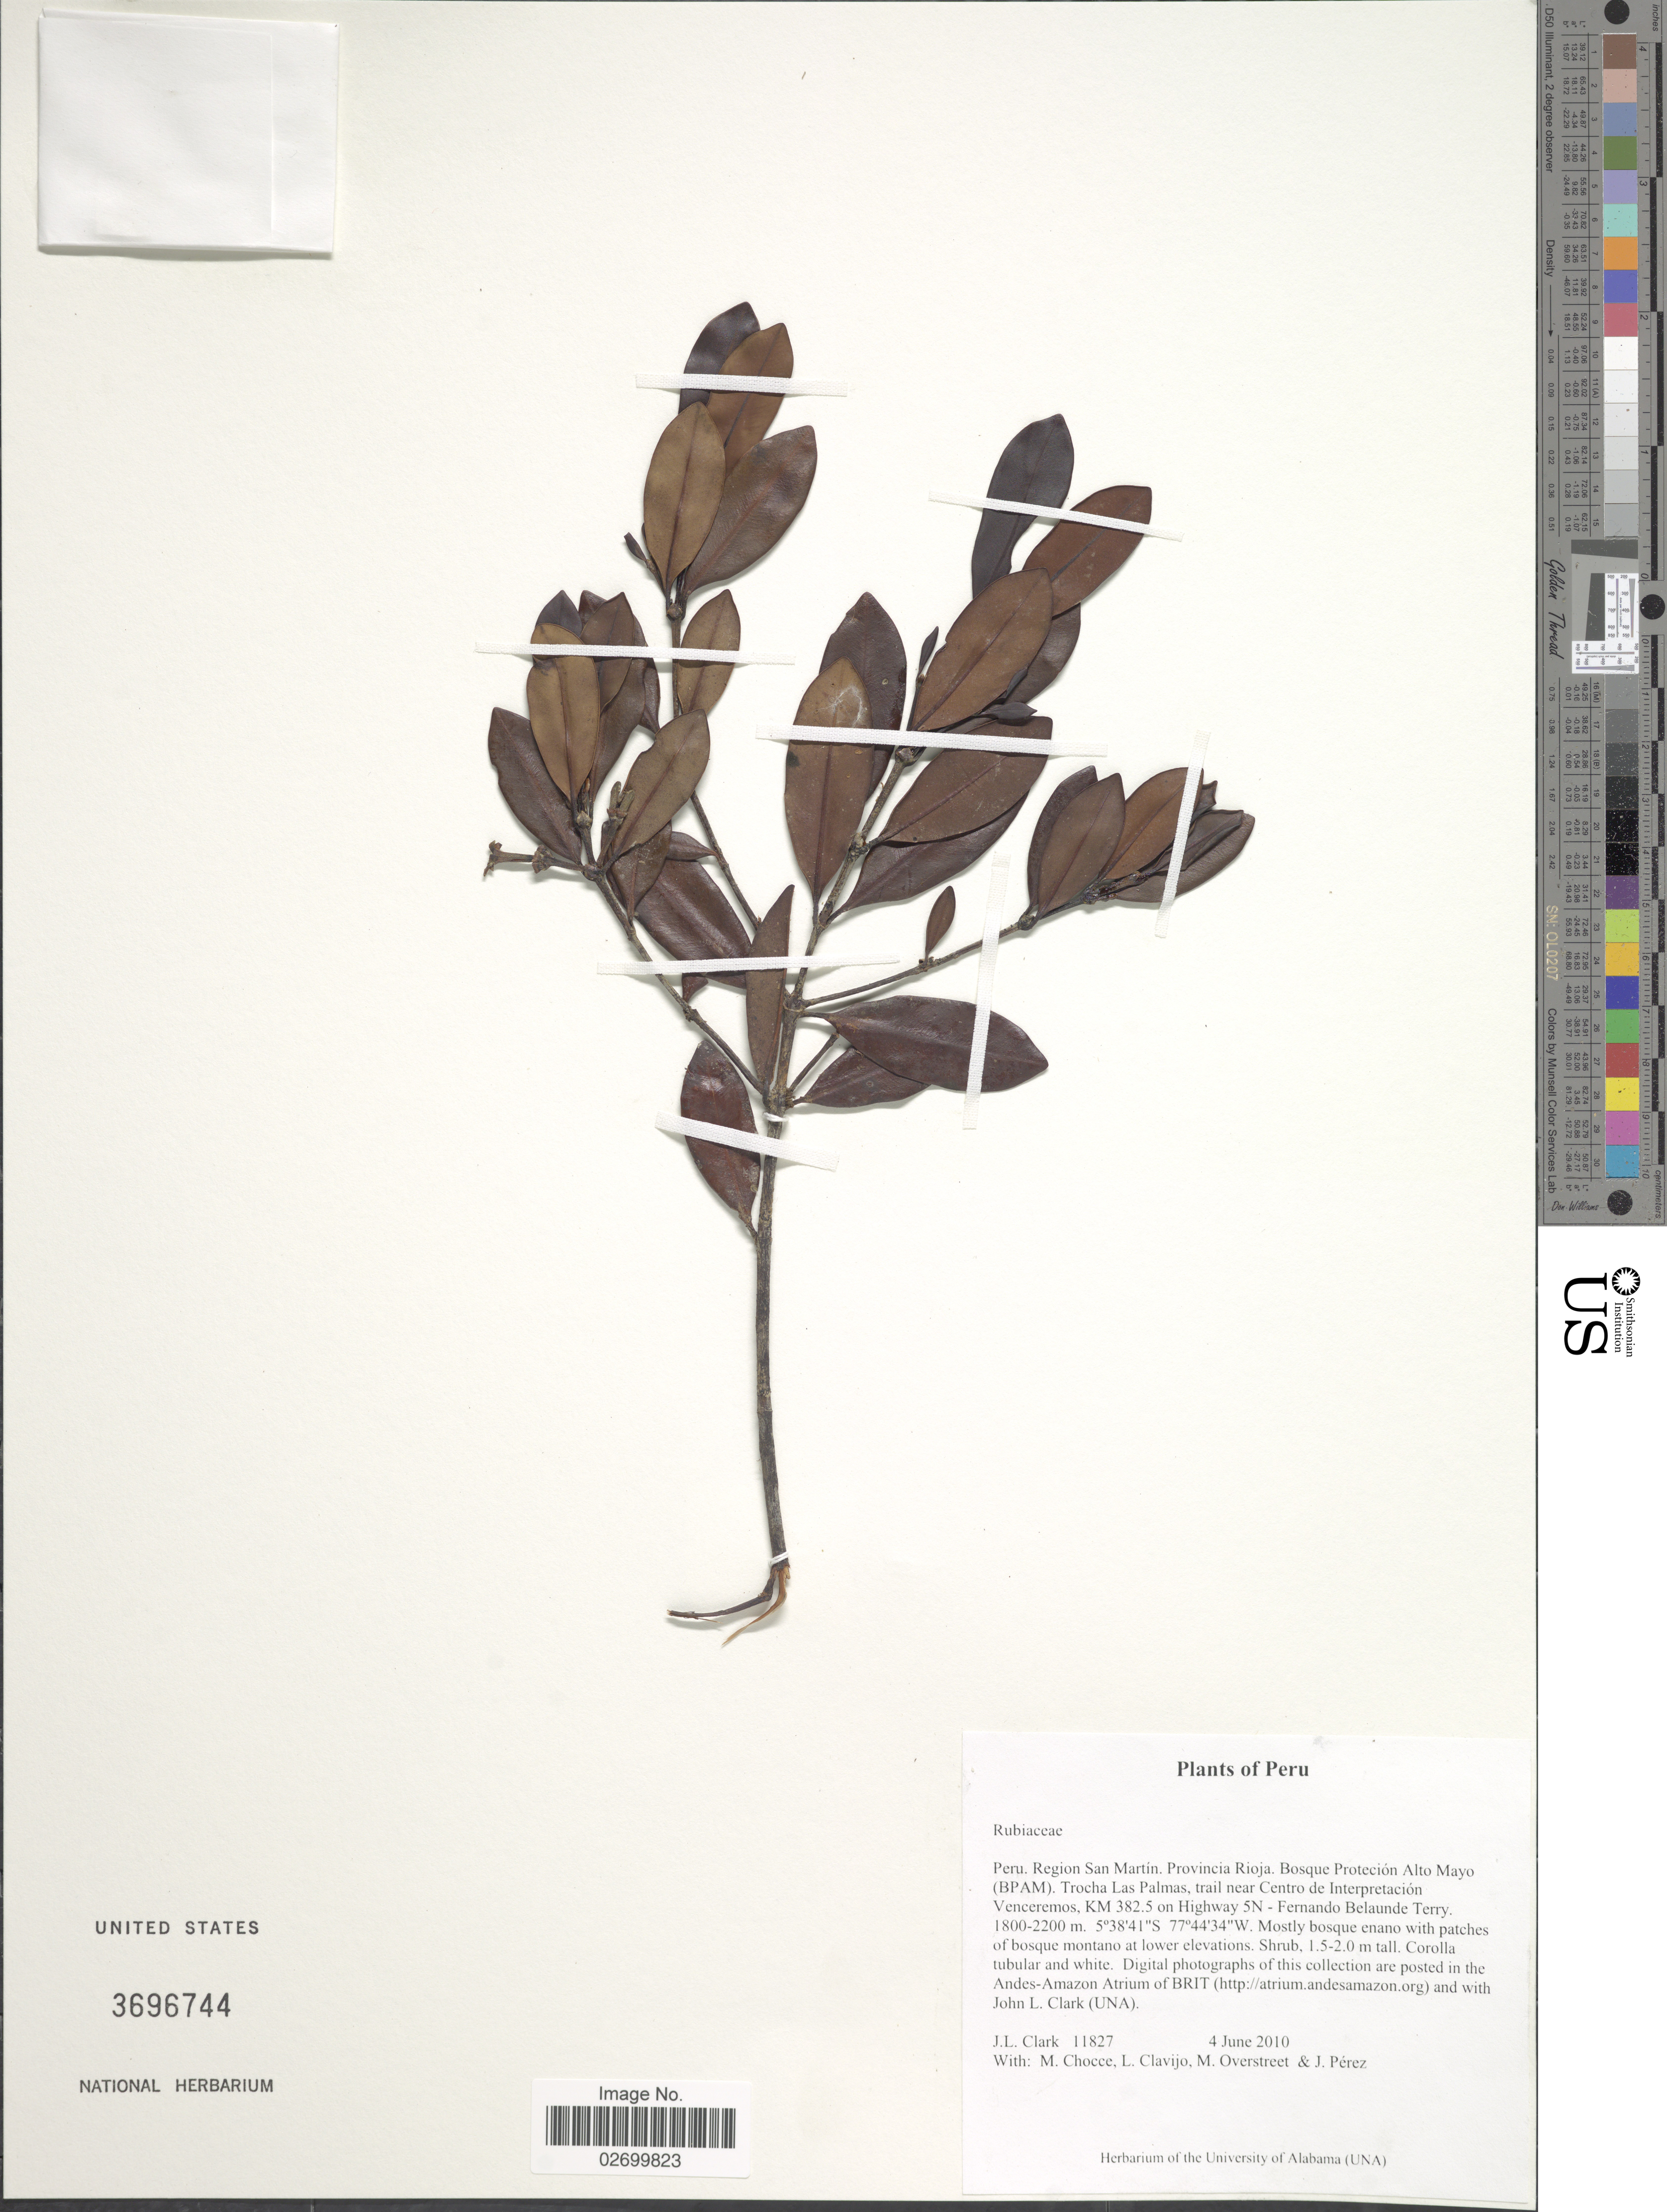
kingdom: Plantae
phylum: Tracheophyta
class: Magnoliopsida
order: Gentianales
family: Rubiaceae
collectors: J. L. Clark, M. Chocce, L. Clavijo, M. Overstreet & J. Perez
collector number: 11827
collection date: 2010-06-04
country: Peru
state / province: San Martín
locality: Region San Martin. Provincia Rioja. Bosque Protection Alto Mayo (BPAM). Trocha Las Palmas, trail near Centro de Interpretacion Venceremos, Km 382.5 on Highway 5N - Fernando Belaunde Terry.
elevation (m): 1800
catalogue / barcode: US 3696744